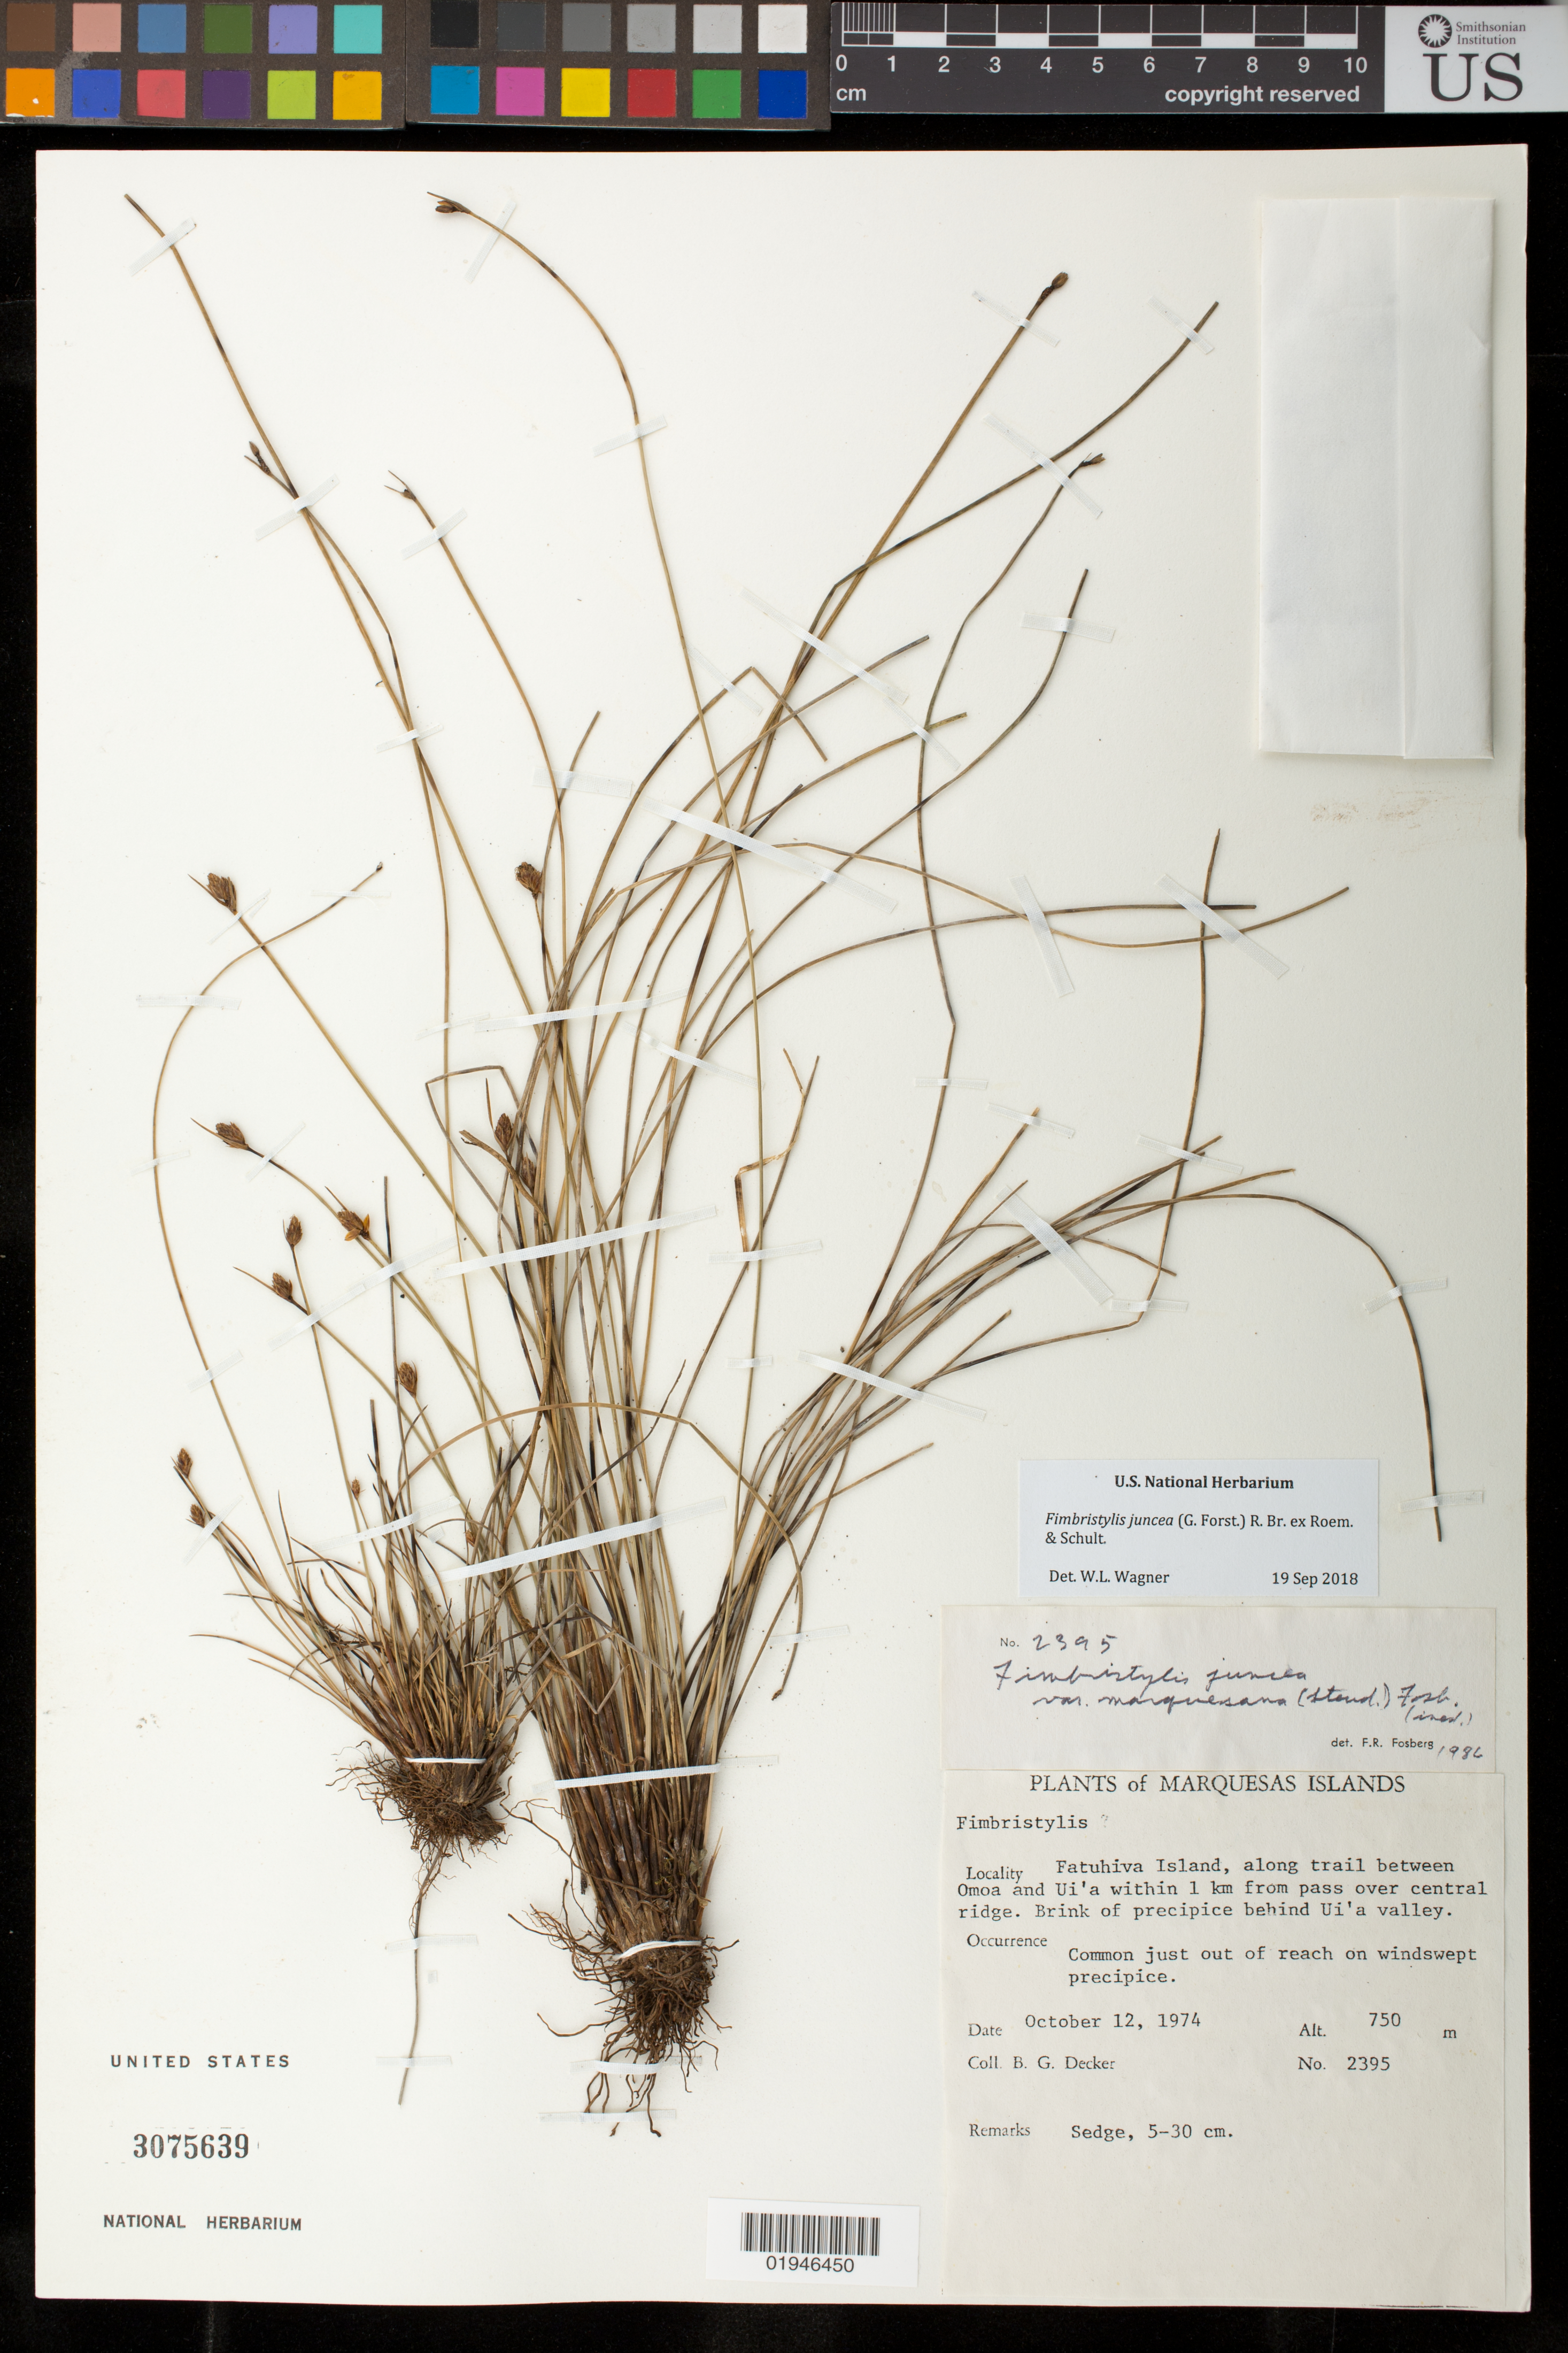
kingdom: Plantae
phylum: Tracheophyta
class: Liliopsida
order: Poales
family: Cyperaceae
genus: Fimbristylis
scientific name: Fimbristylis juncea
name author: (G. Forst.) Br. ex Roem. & Schult.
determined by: Wagner, W. L., (BOT), Smithsonian Institution - National Museum of Natural History (UNITED STATES)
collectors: B. G. Decker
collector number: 2395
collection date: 1974-10-12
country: French Polynesia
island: Fatu Hiva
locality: along trail between 'Omo'a and Ui'a, 1 km from pass over central ridge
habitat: Windswept precipice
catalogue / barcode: US 3075639